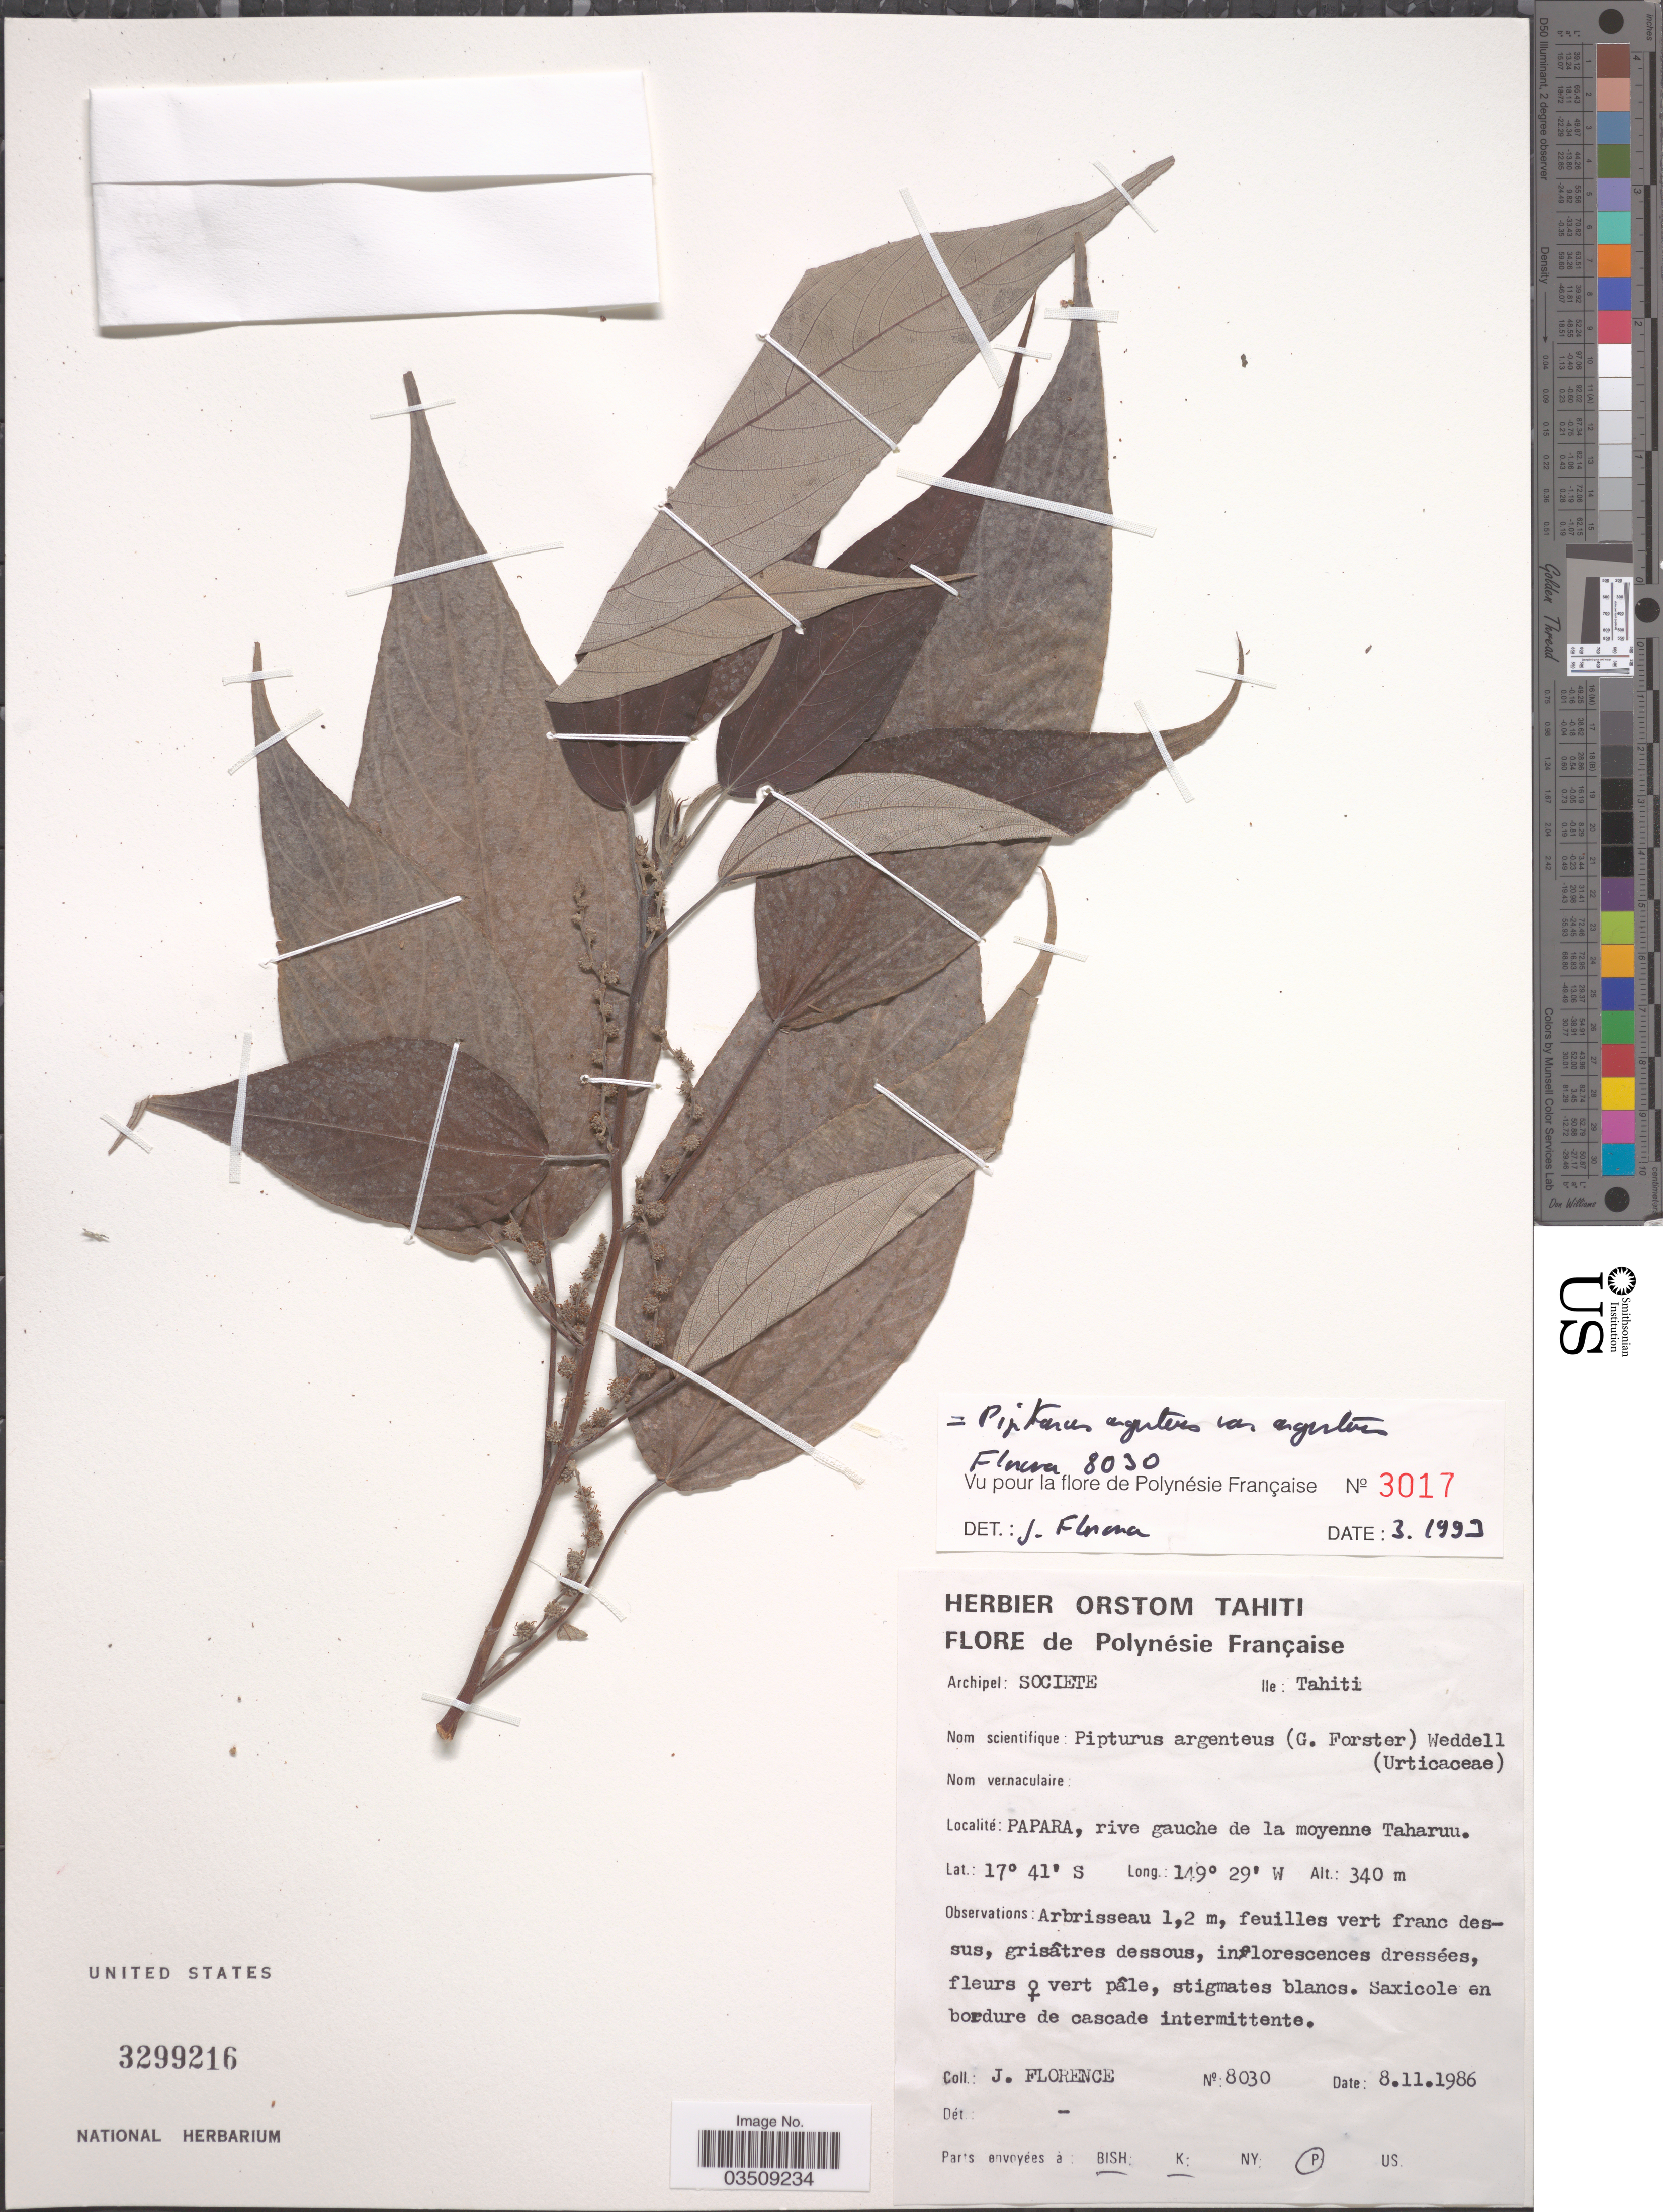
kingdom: Plantae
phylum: Tracheophyta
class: Magnoliopsida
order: Rosales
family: Urticaceae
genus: Pipturus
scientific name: Pipturus argenteus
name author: (G. Forst.) Wedd.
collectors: J. Florence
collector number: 8030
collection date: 1986-11-08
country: French Polynesia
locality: Archipel: Societe. Ile: Tahiti. Papara, rive gauche de la moyenne Taharuu.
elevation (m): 340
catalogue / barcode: US 3299216